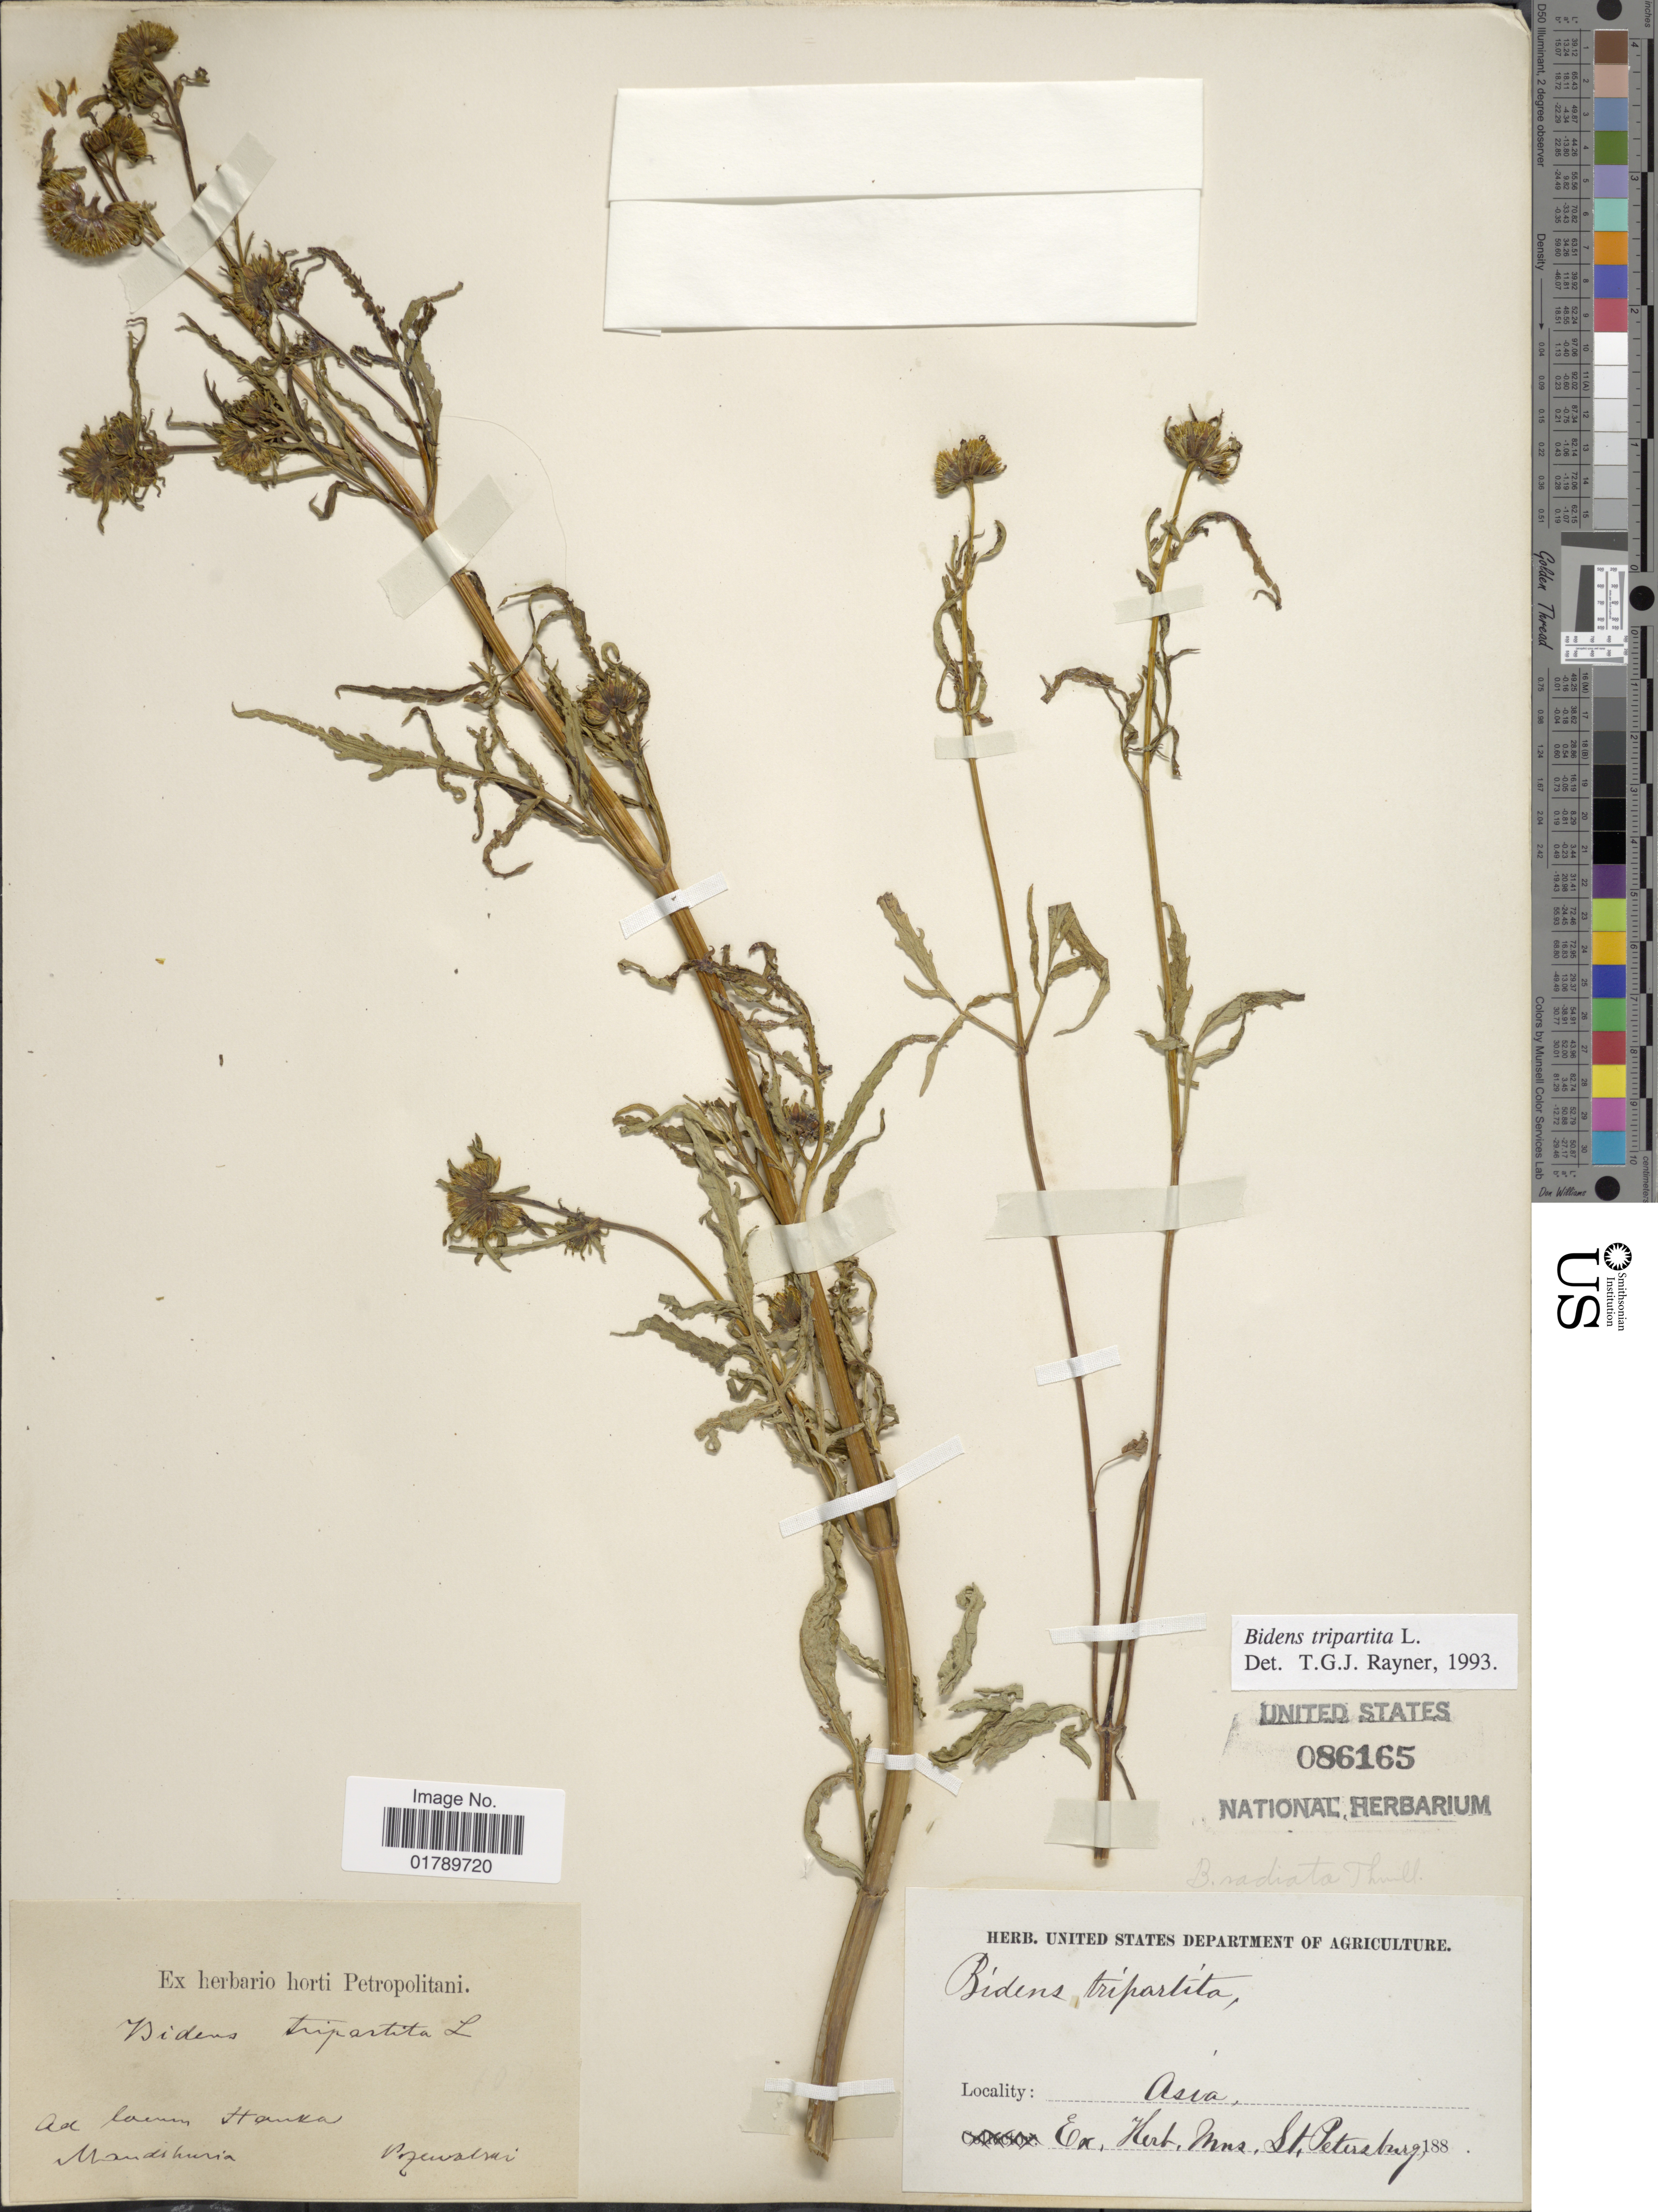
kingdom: Plantae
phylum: Tracheophyta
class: Magnoliopsida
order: Asterales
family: Asteraceae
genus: Bidens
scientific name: Bidens tripartita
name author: L.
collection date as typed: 188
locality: Asia. Ad loam Hanka Mandihuria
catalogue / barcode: US 86165